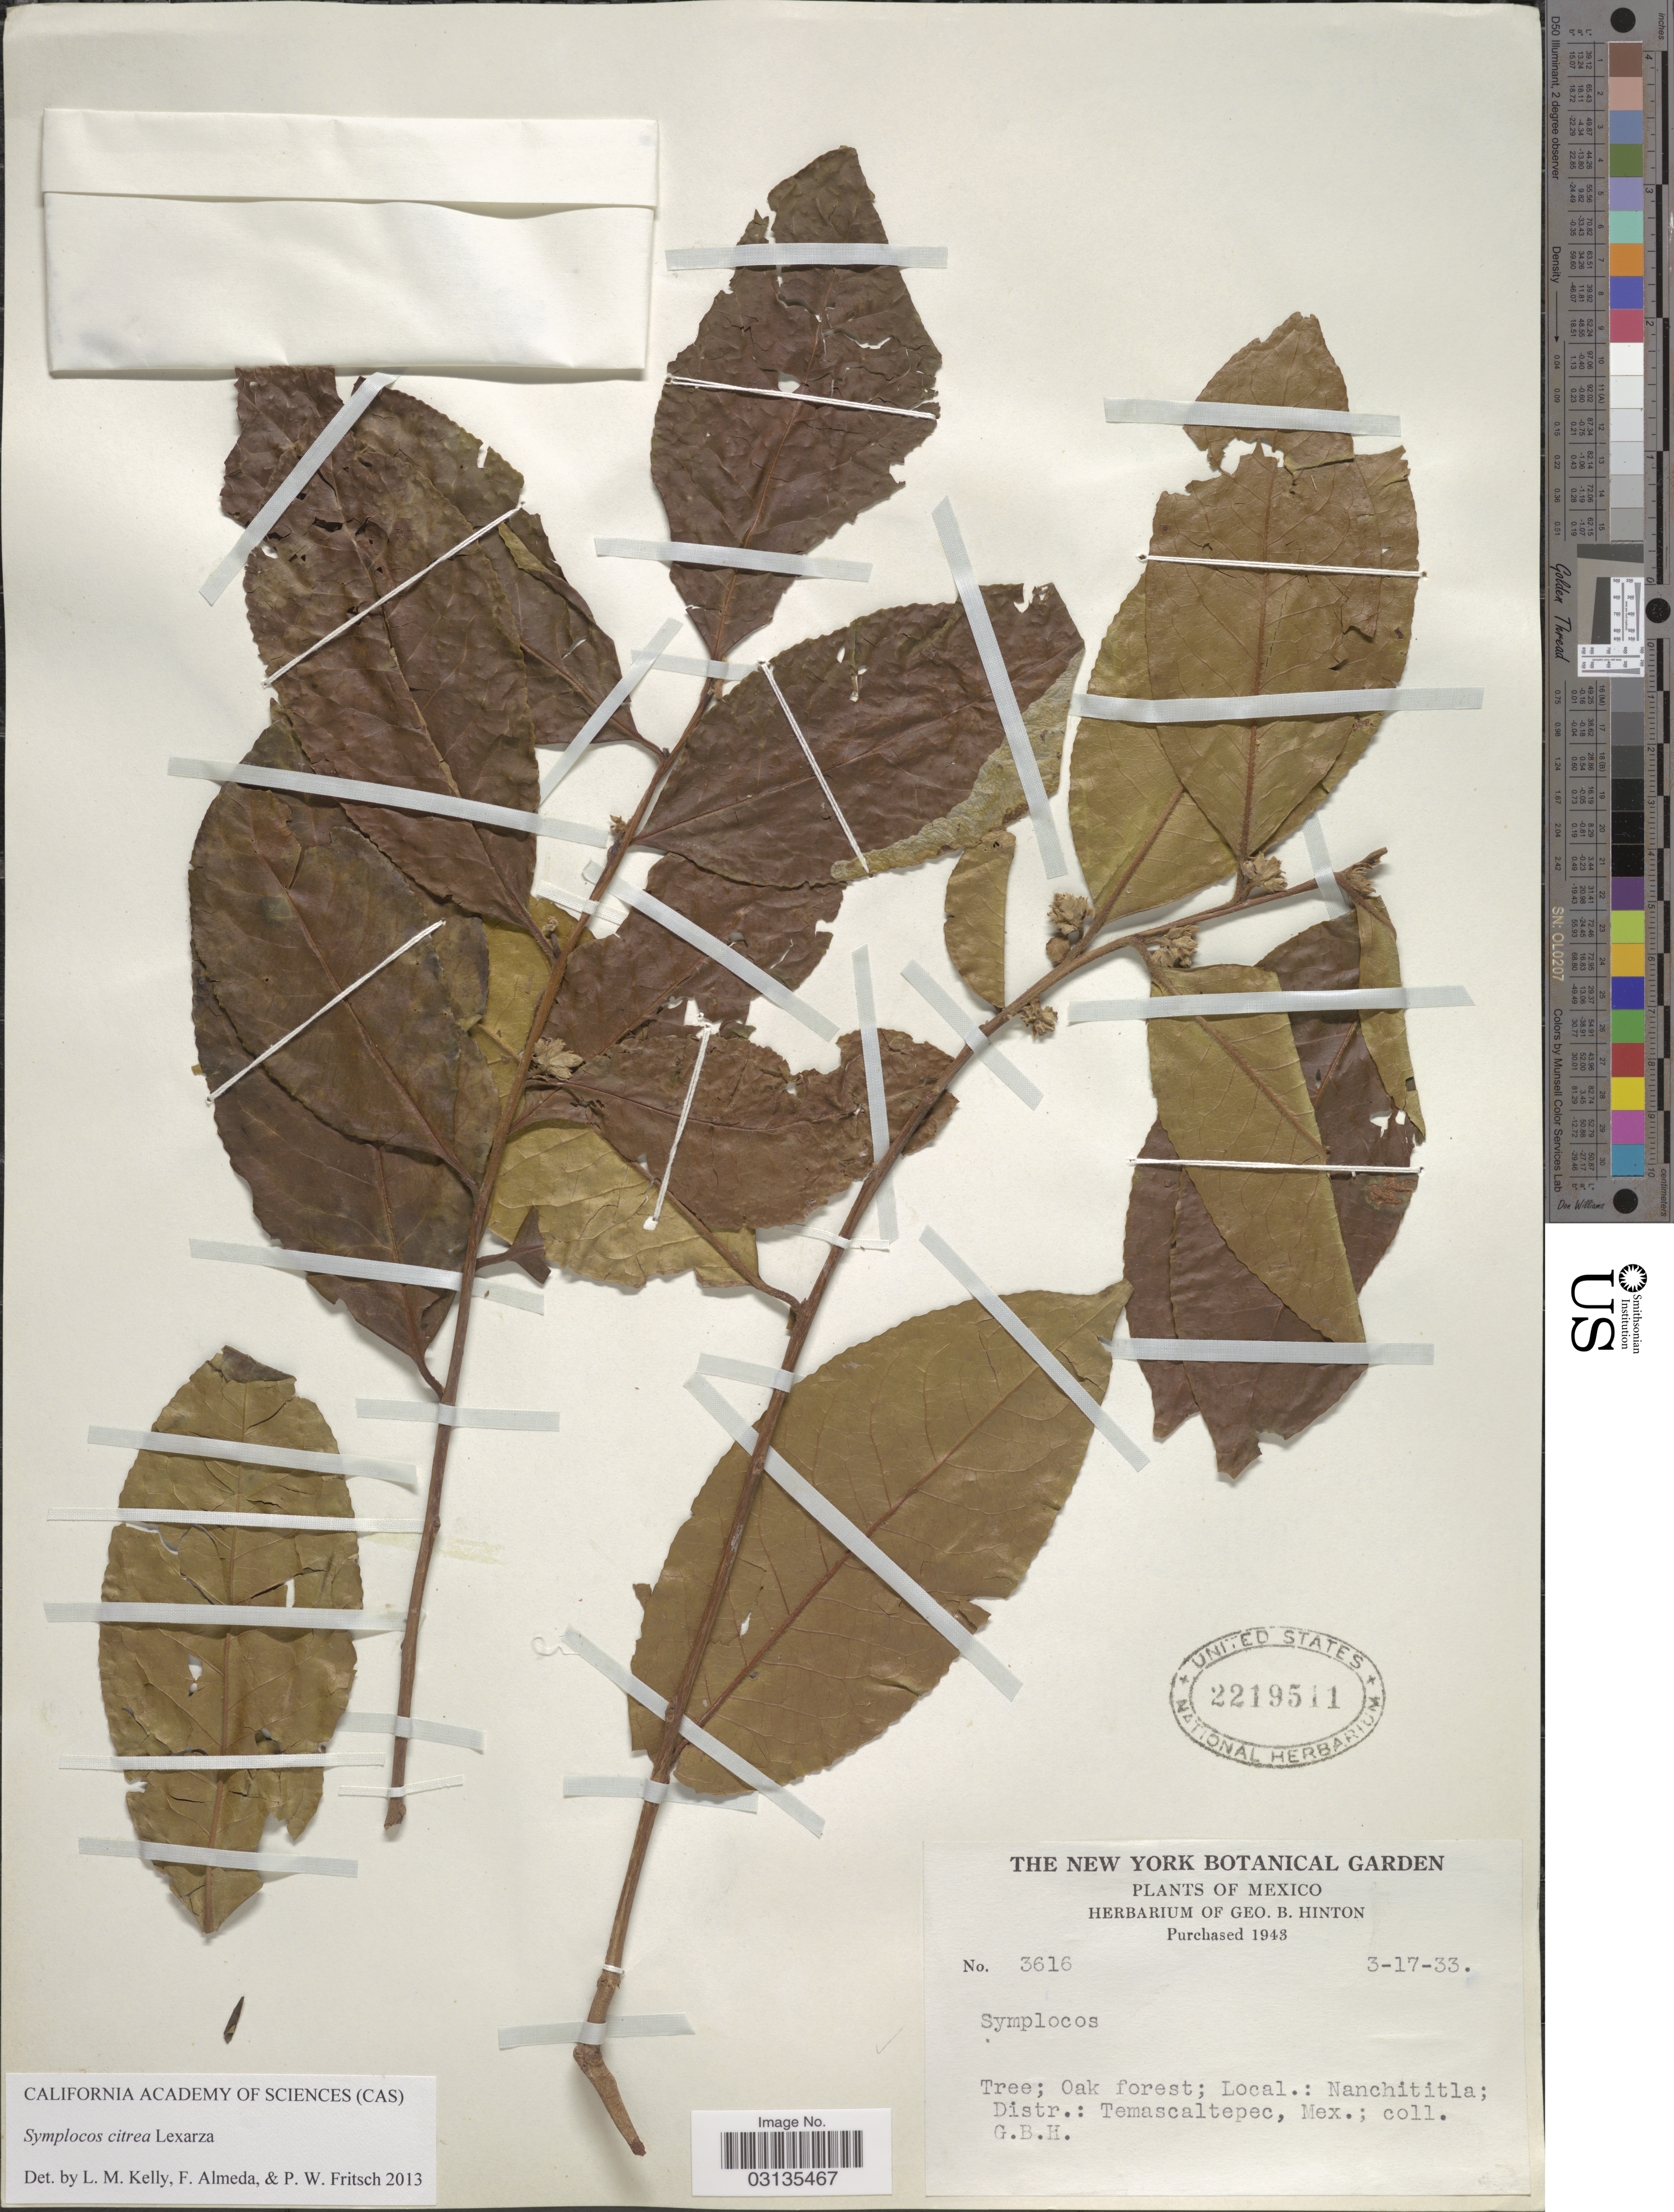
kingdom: Plantae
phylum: Tracheophyta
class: Magnoliopsida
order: Ericales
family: Symplocaceae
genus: Symplocos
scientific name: Symplocos citrea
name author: Lex.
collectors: G. B. Hinton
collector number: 3616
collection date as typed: Transcribed d/m/y: 17/3/33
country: Mexico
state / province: México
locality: Nanchititla; Distr.: Temascaltepec, Mex.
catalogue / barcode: US 2219511